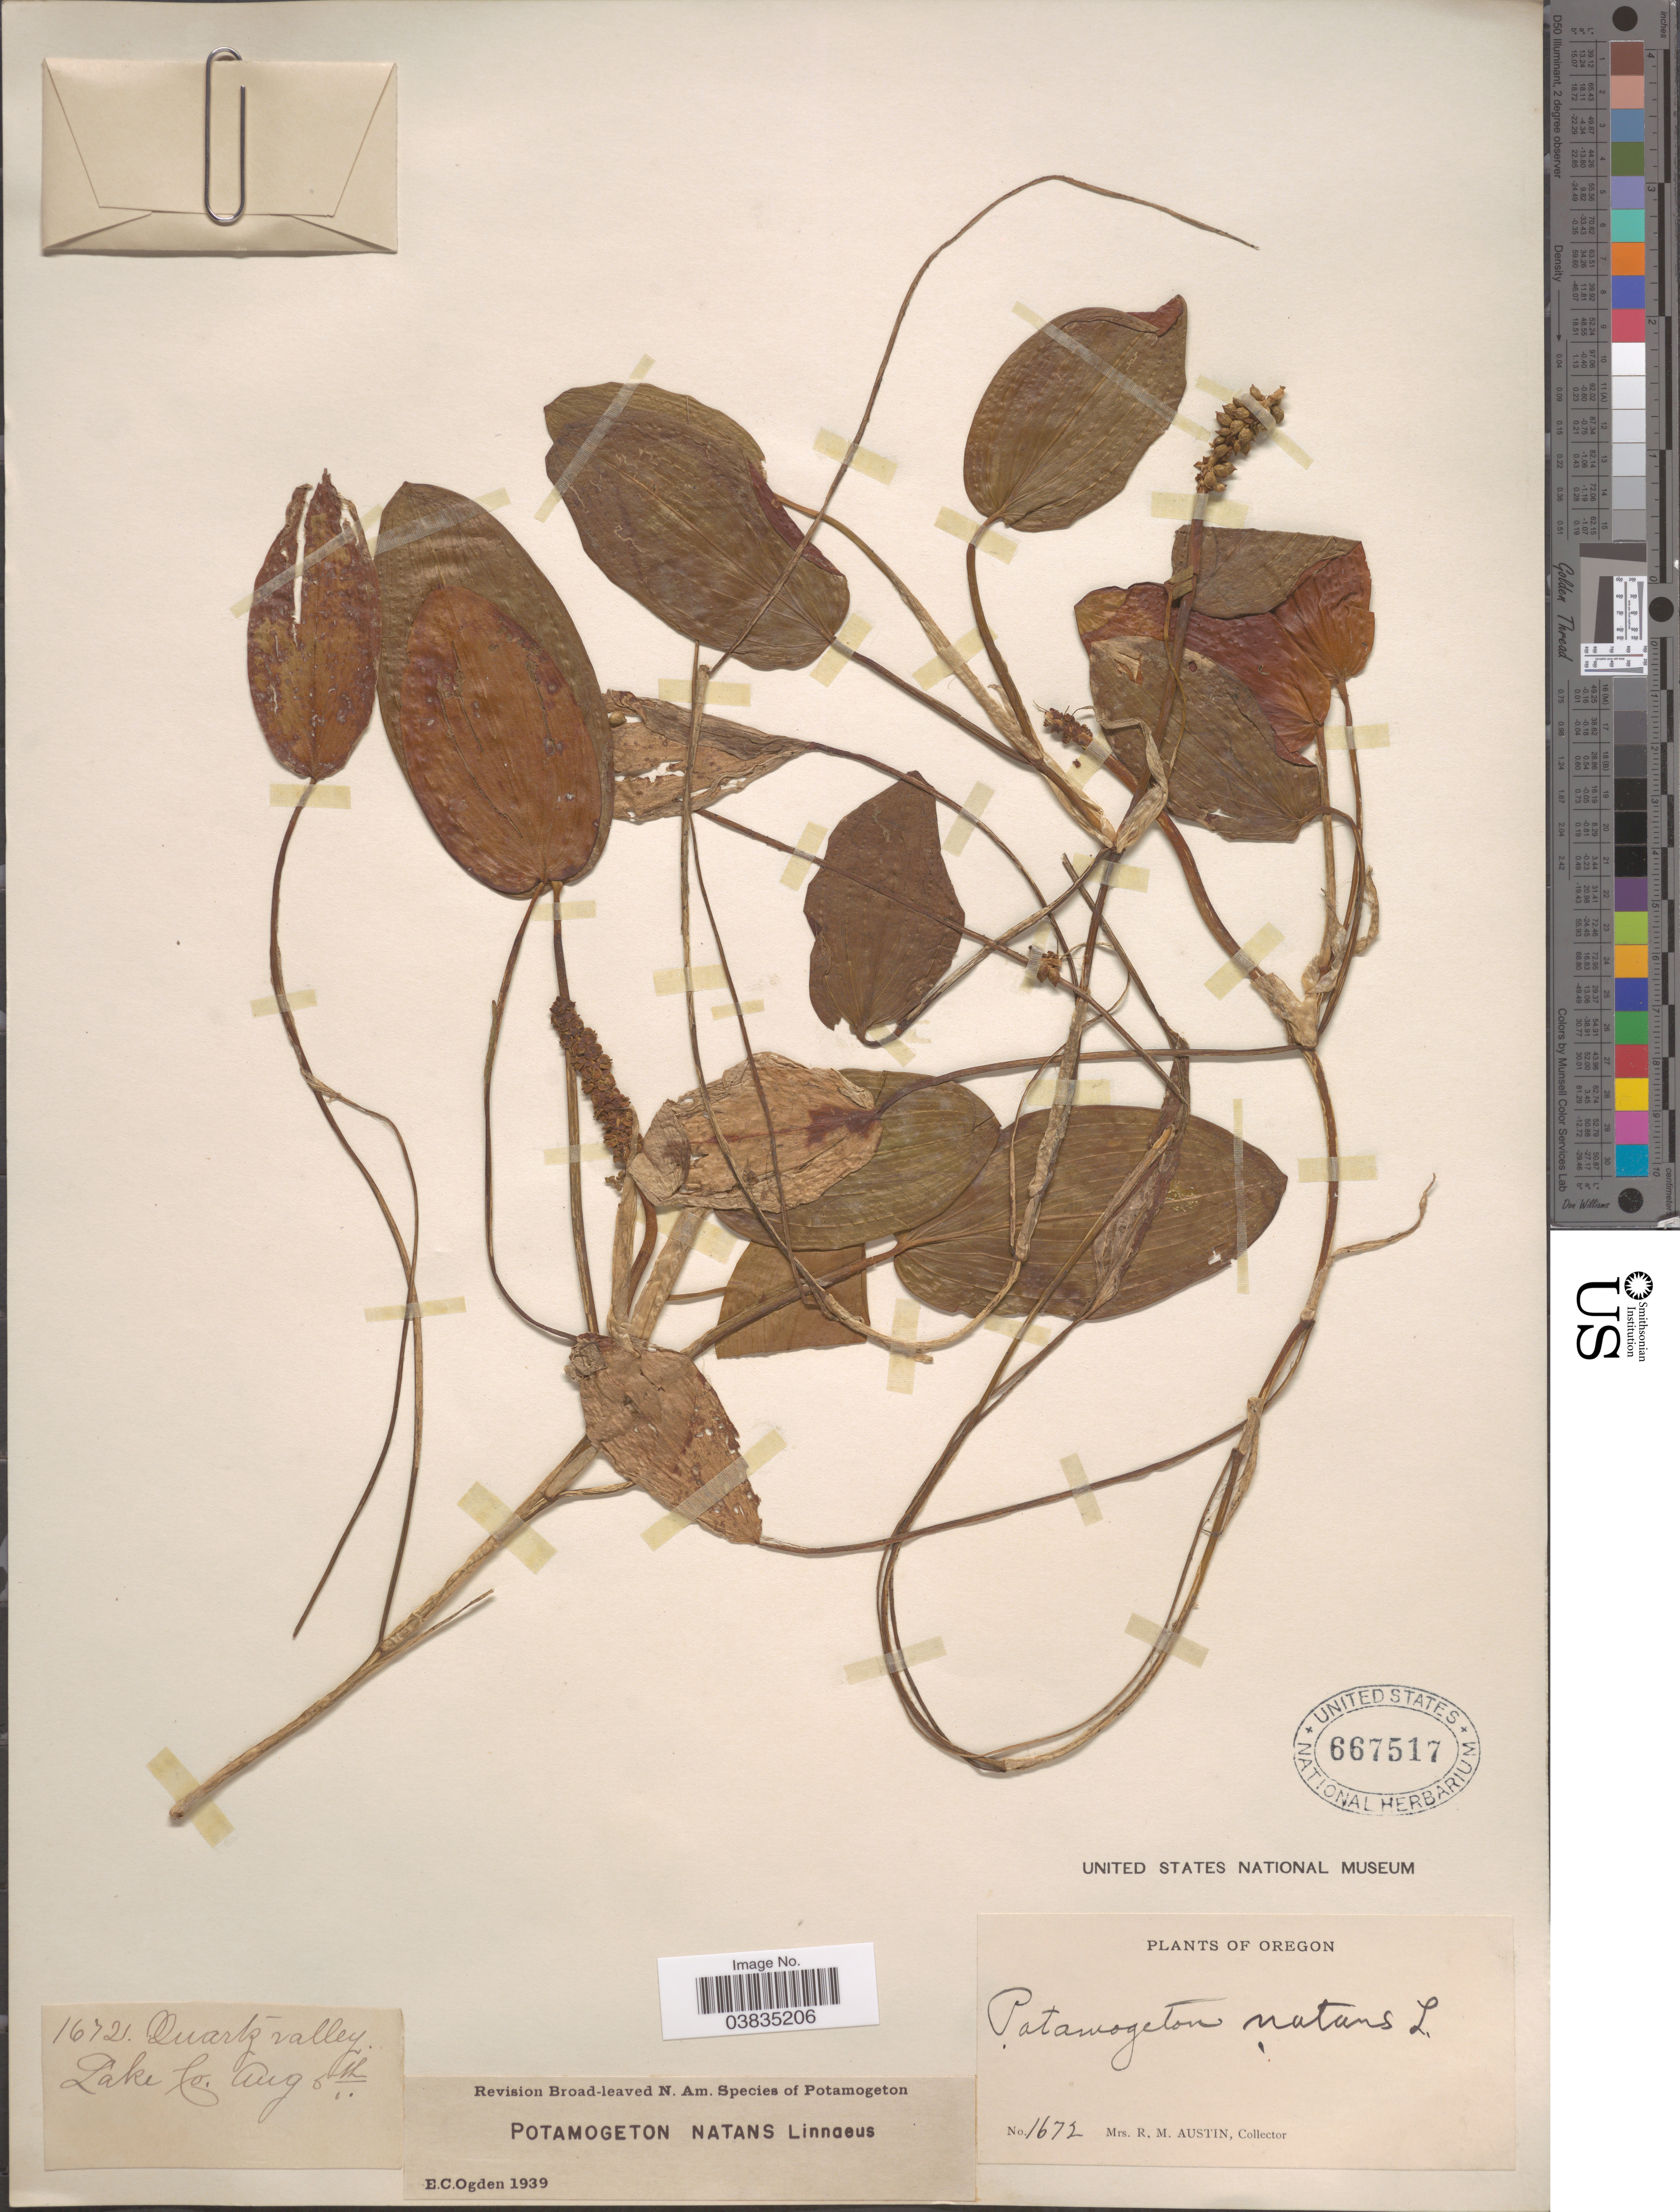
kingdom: Plantae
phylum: Tracheophyta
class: Liliopsida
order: Alismatales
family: Potamogetonaceae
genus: Potamogeton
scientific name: Potamogeton natans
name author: L.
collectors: R. Austin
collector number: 1672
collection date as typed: Transcribed d/m/y: /8/5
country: United States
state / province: Oregon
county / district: Lake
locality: Quartz valley, Lake Co.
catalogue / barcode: US 667517